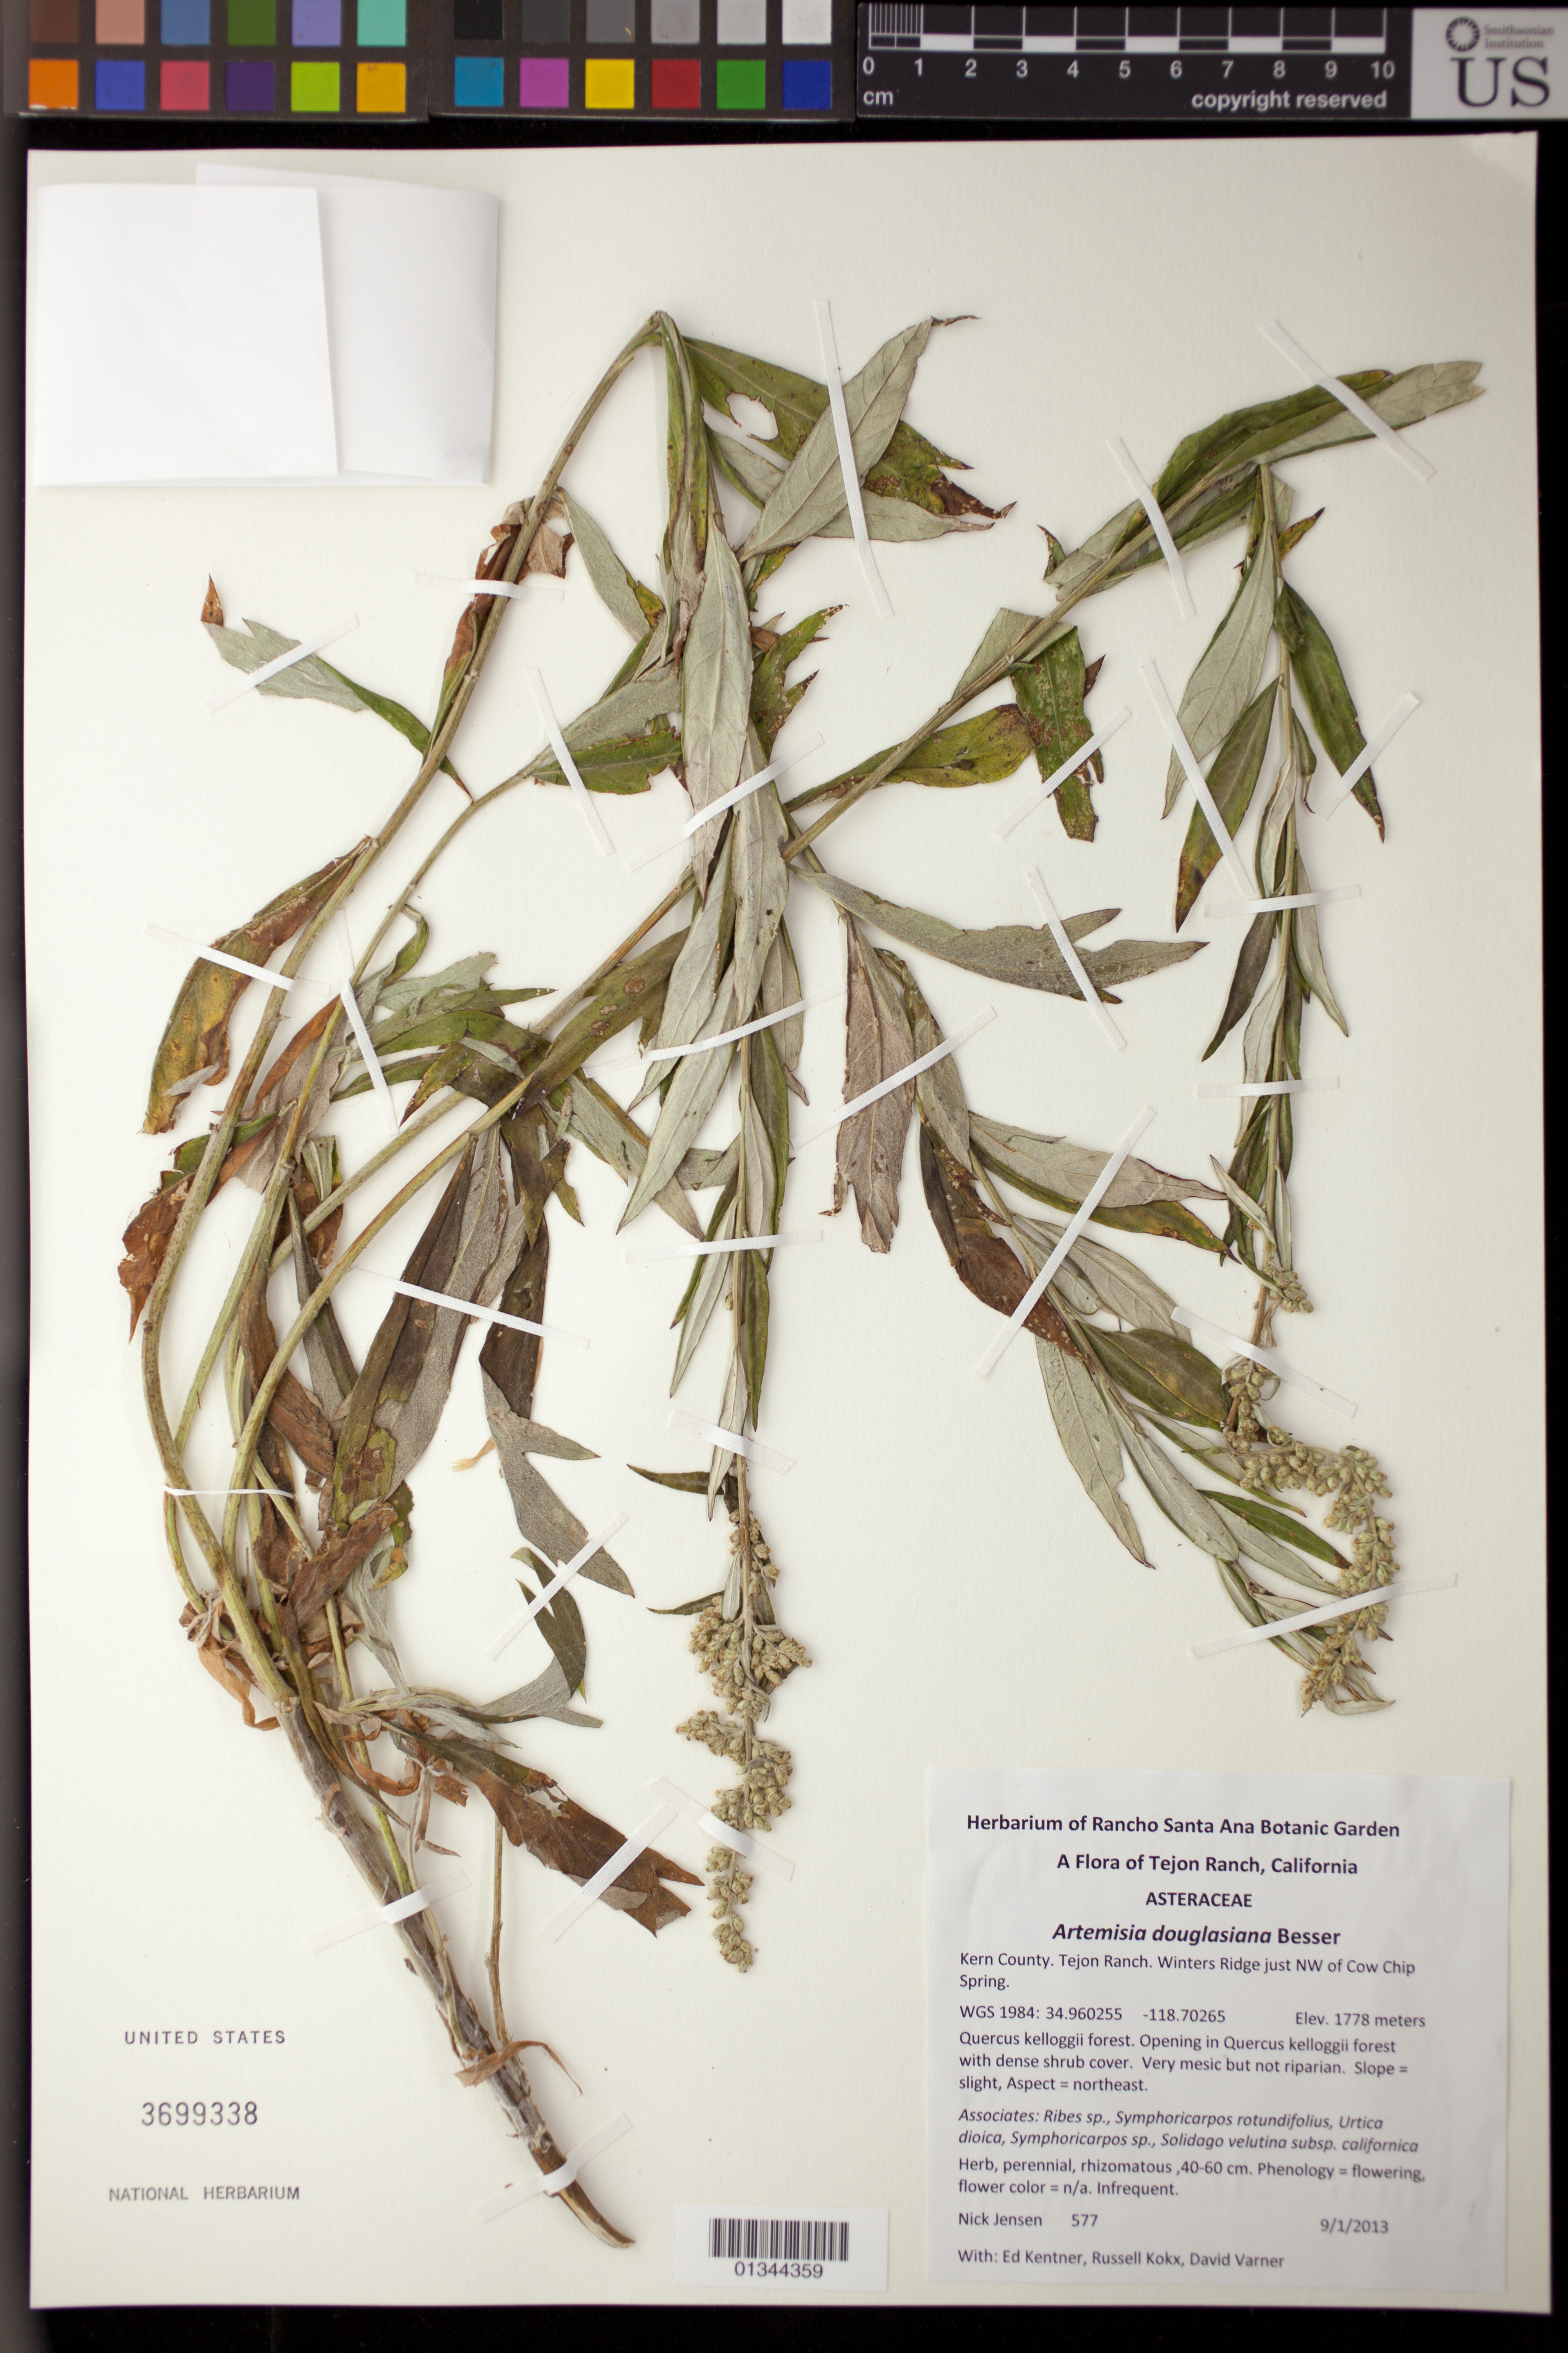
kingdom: Plantae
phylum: Tracheophyta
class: Magnoliopsida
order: Asterales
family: Asteraceae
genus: Artemisia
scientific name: Artemisia douglasiana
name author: Besser ex Hook.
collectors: N. Jensen, E. Kentner, R. Kokx & D. Varner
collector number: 577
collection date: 2013-09-01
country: United States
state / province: California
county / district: Kern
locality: Tejon Ranch, Winters Ridge just NW of Cow Chip Spring.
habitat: Quercus kelloggii forest. Opening in Quercus kelloggii forest with dense shrub cover. Very mesic but not riparian. Slope=slight, Aspect=northeast.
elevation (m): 1778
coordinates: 34.960255, -118.70265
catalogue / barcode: US 3699338